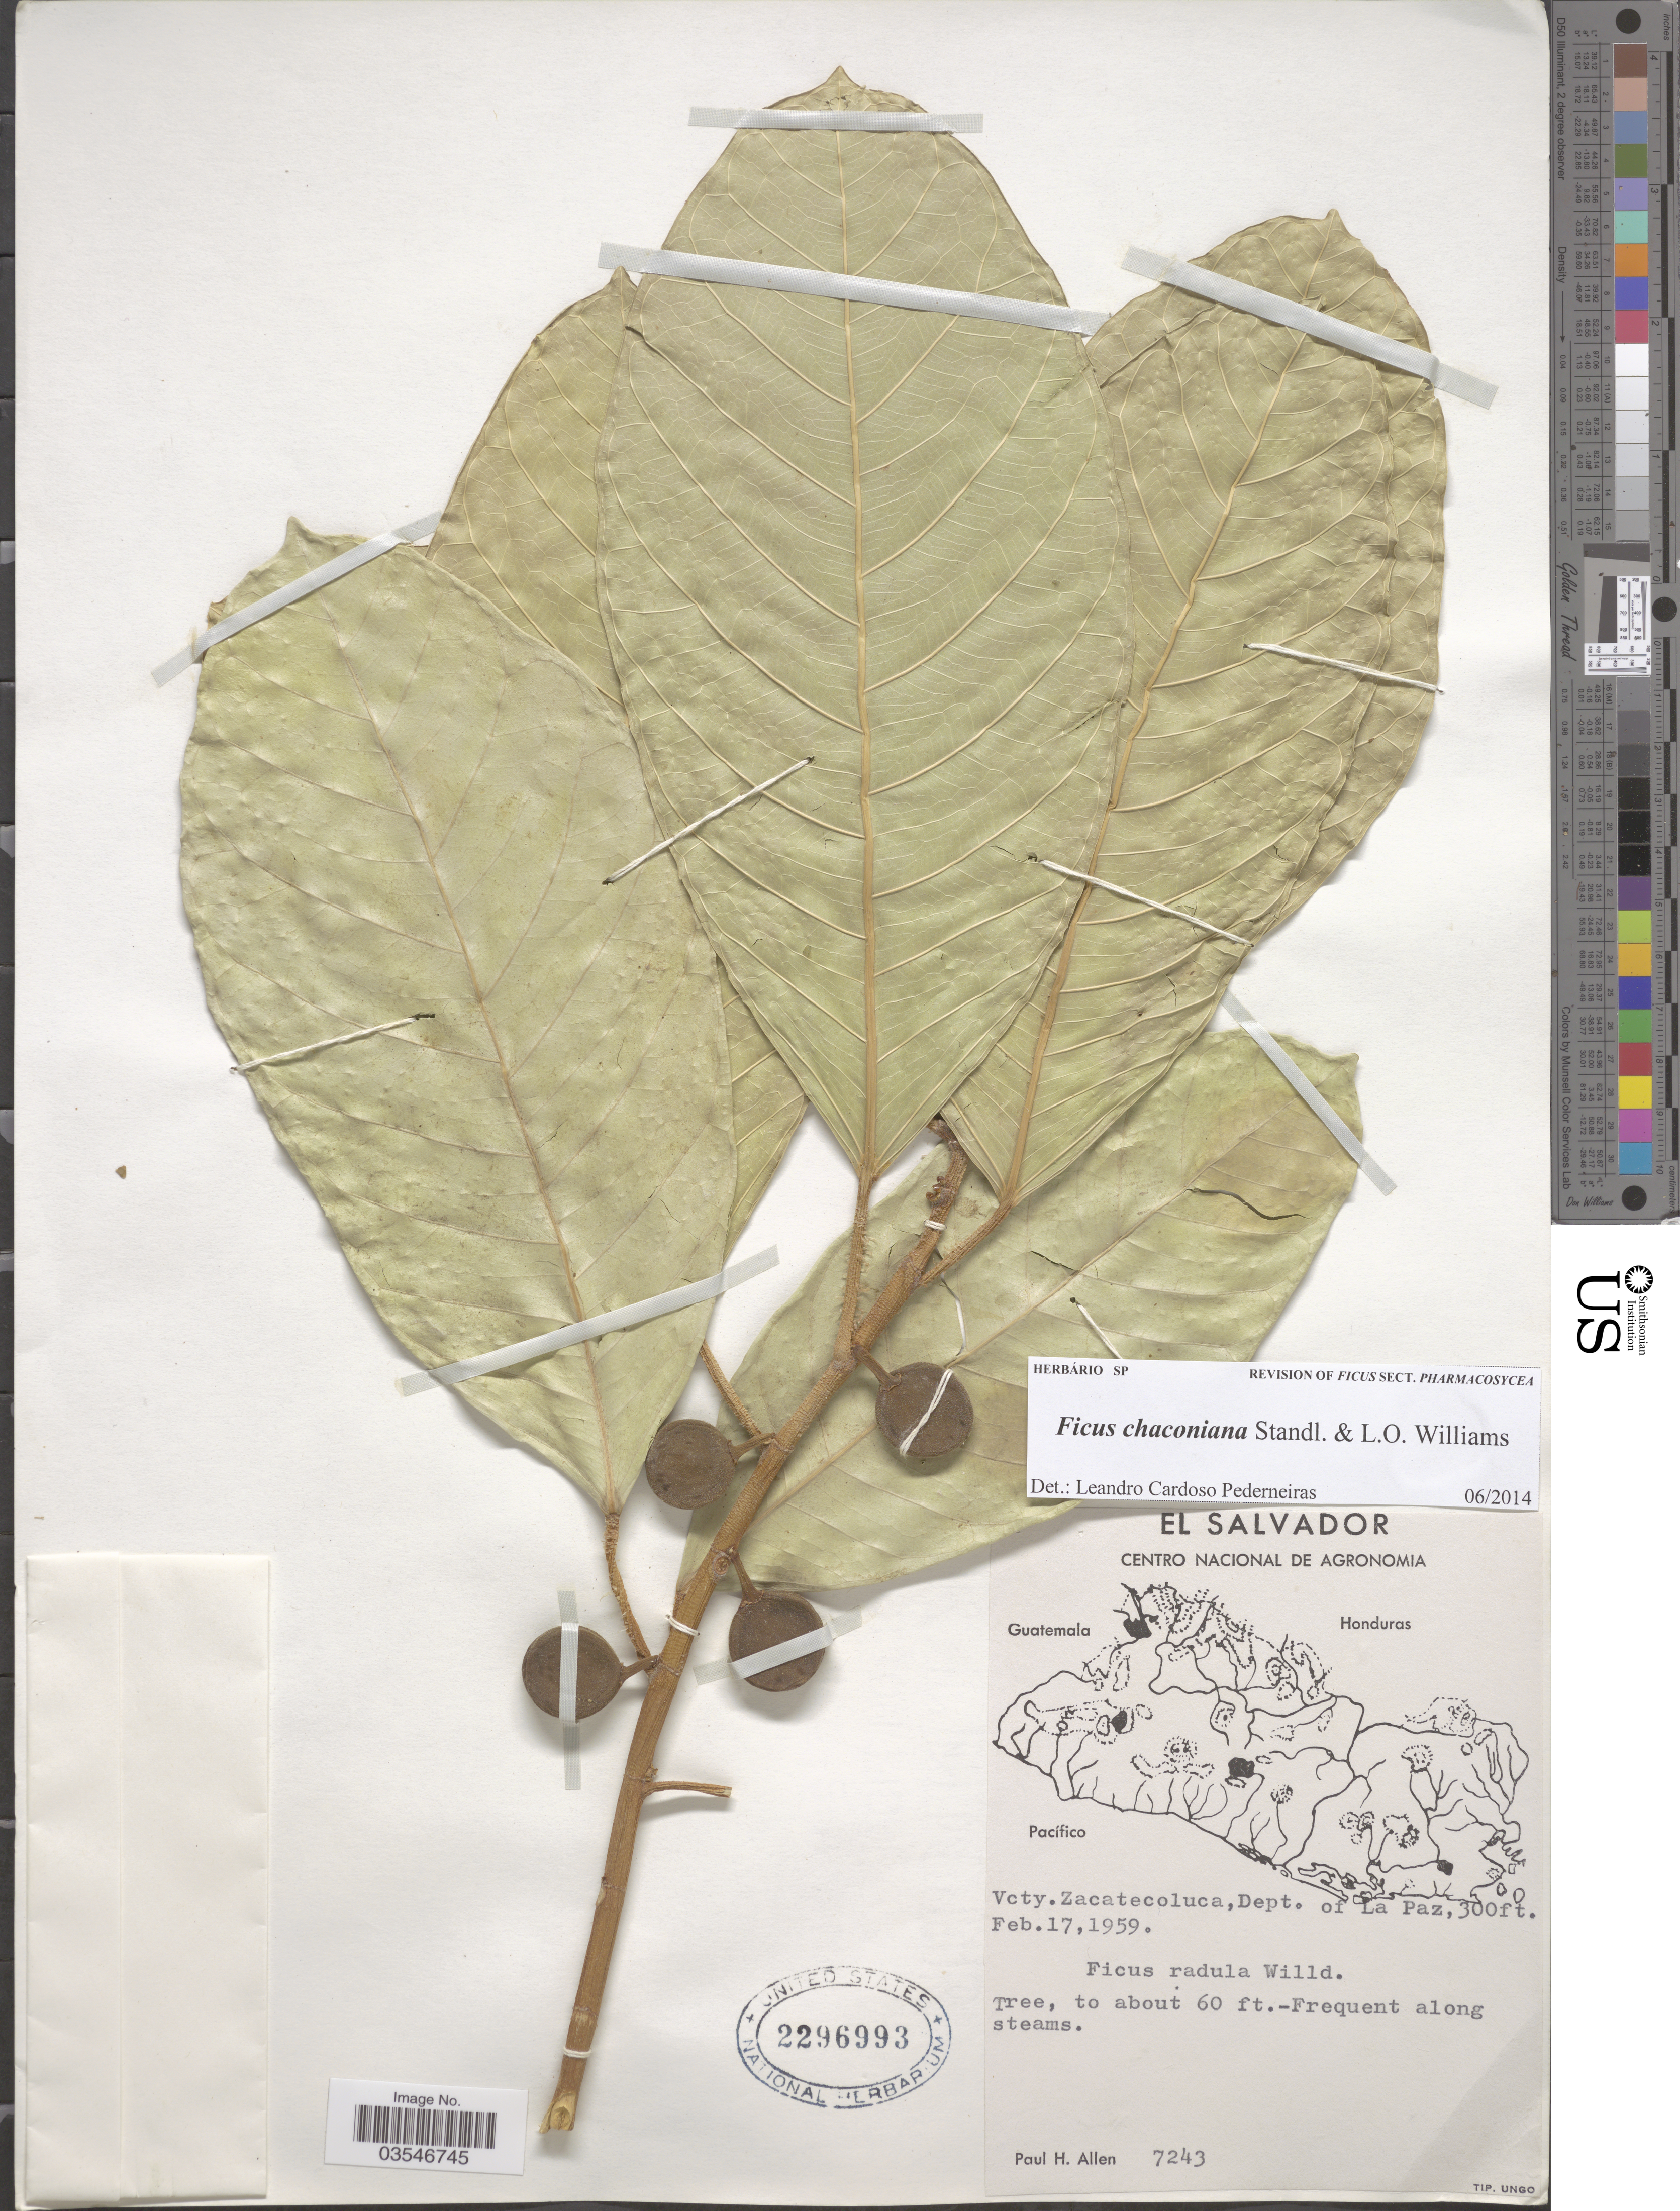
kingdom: Plantae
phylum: Tracheophyta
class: Magnoliopsida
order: Rosales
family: Moraceae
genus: Ficus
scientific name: Ficus chaconiana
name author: Standl. & L.O. Williams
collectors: P. H. Allen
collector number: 7243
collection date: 1959-02-17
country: El Salvador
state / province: La Paz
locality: Vcty. Zacatecoluca, Dept. of La Paz.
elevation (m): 91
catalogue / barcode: US 2296993